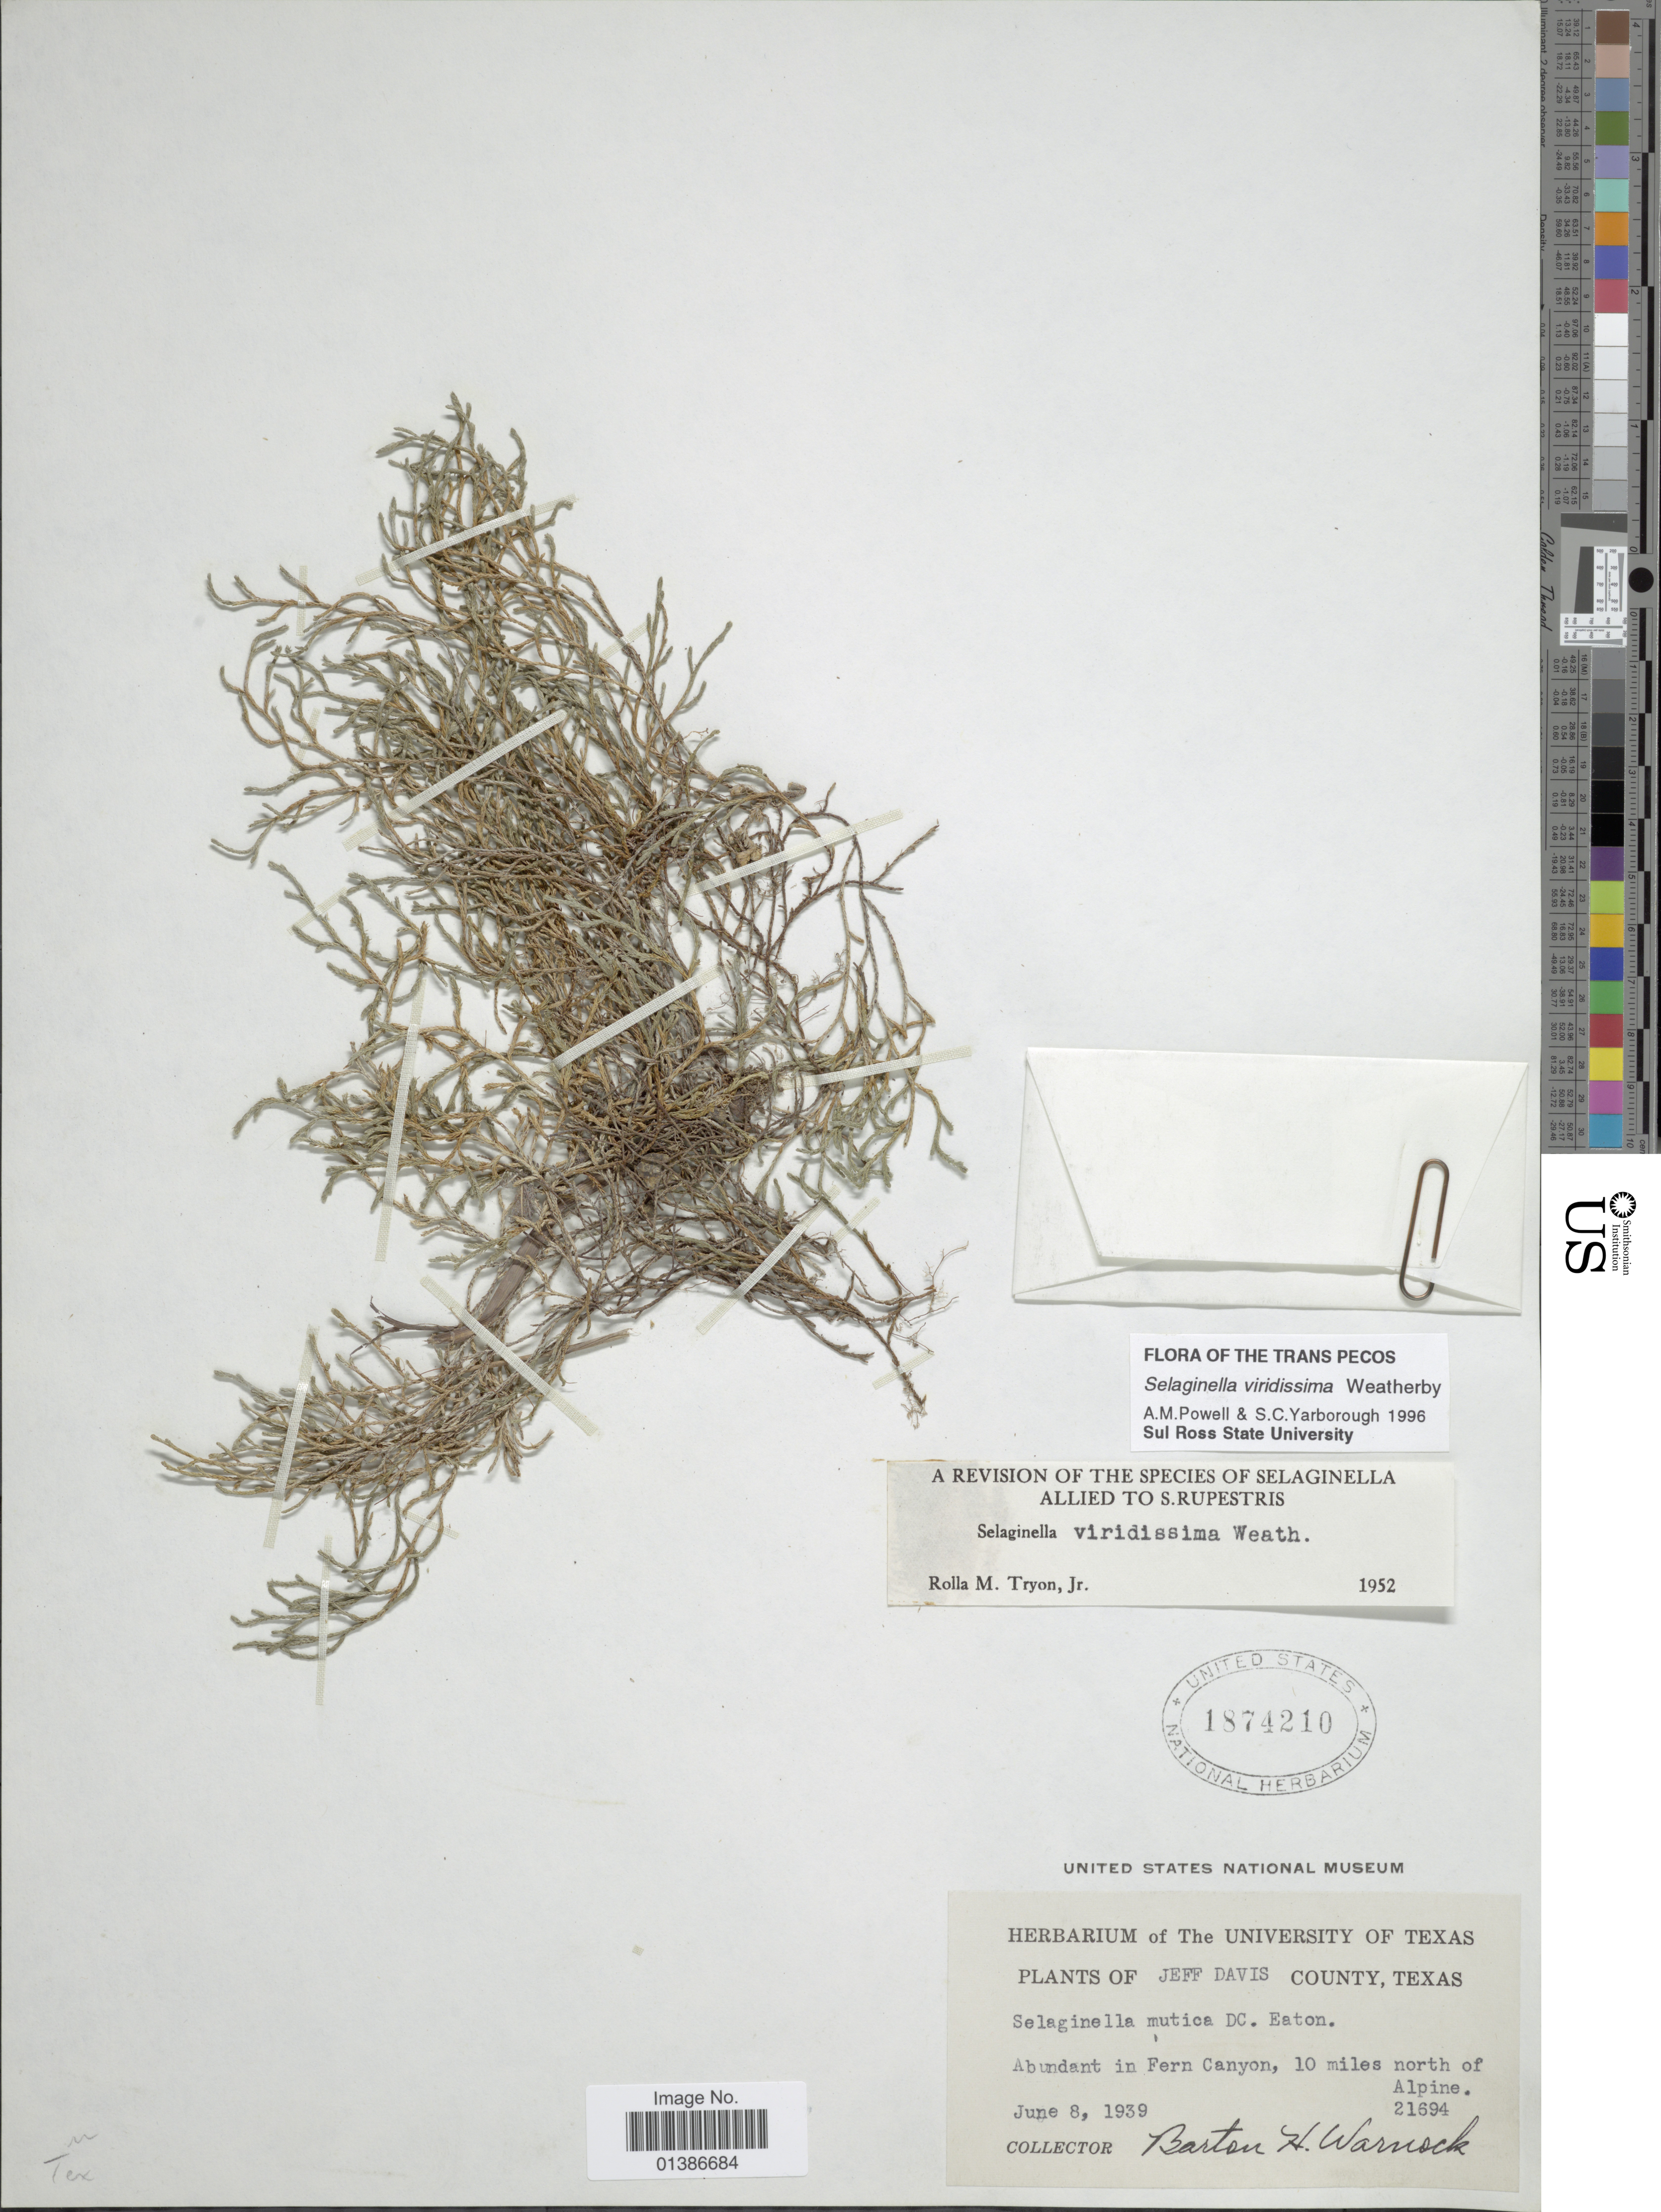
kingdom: Plantae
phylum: Tracheophyta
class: Lycopodiopsida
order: Selaginellales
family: Selaginellaceae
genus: Selaginella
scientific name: Selaginella viridissima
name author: Weath.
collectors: B. H. Warnock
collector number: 21694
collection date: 1939-06-08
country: United States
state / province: Texas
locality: Jeff Davis County. Abundant in Fern Canyon, 10 miles north of Alpine.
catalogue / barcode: US 1874210